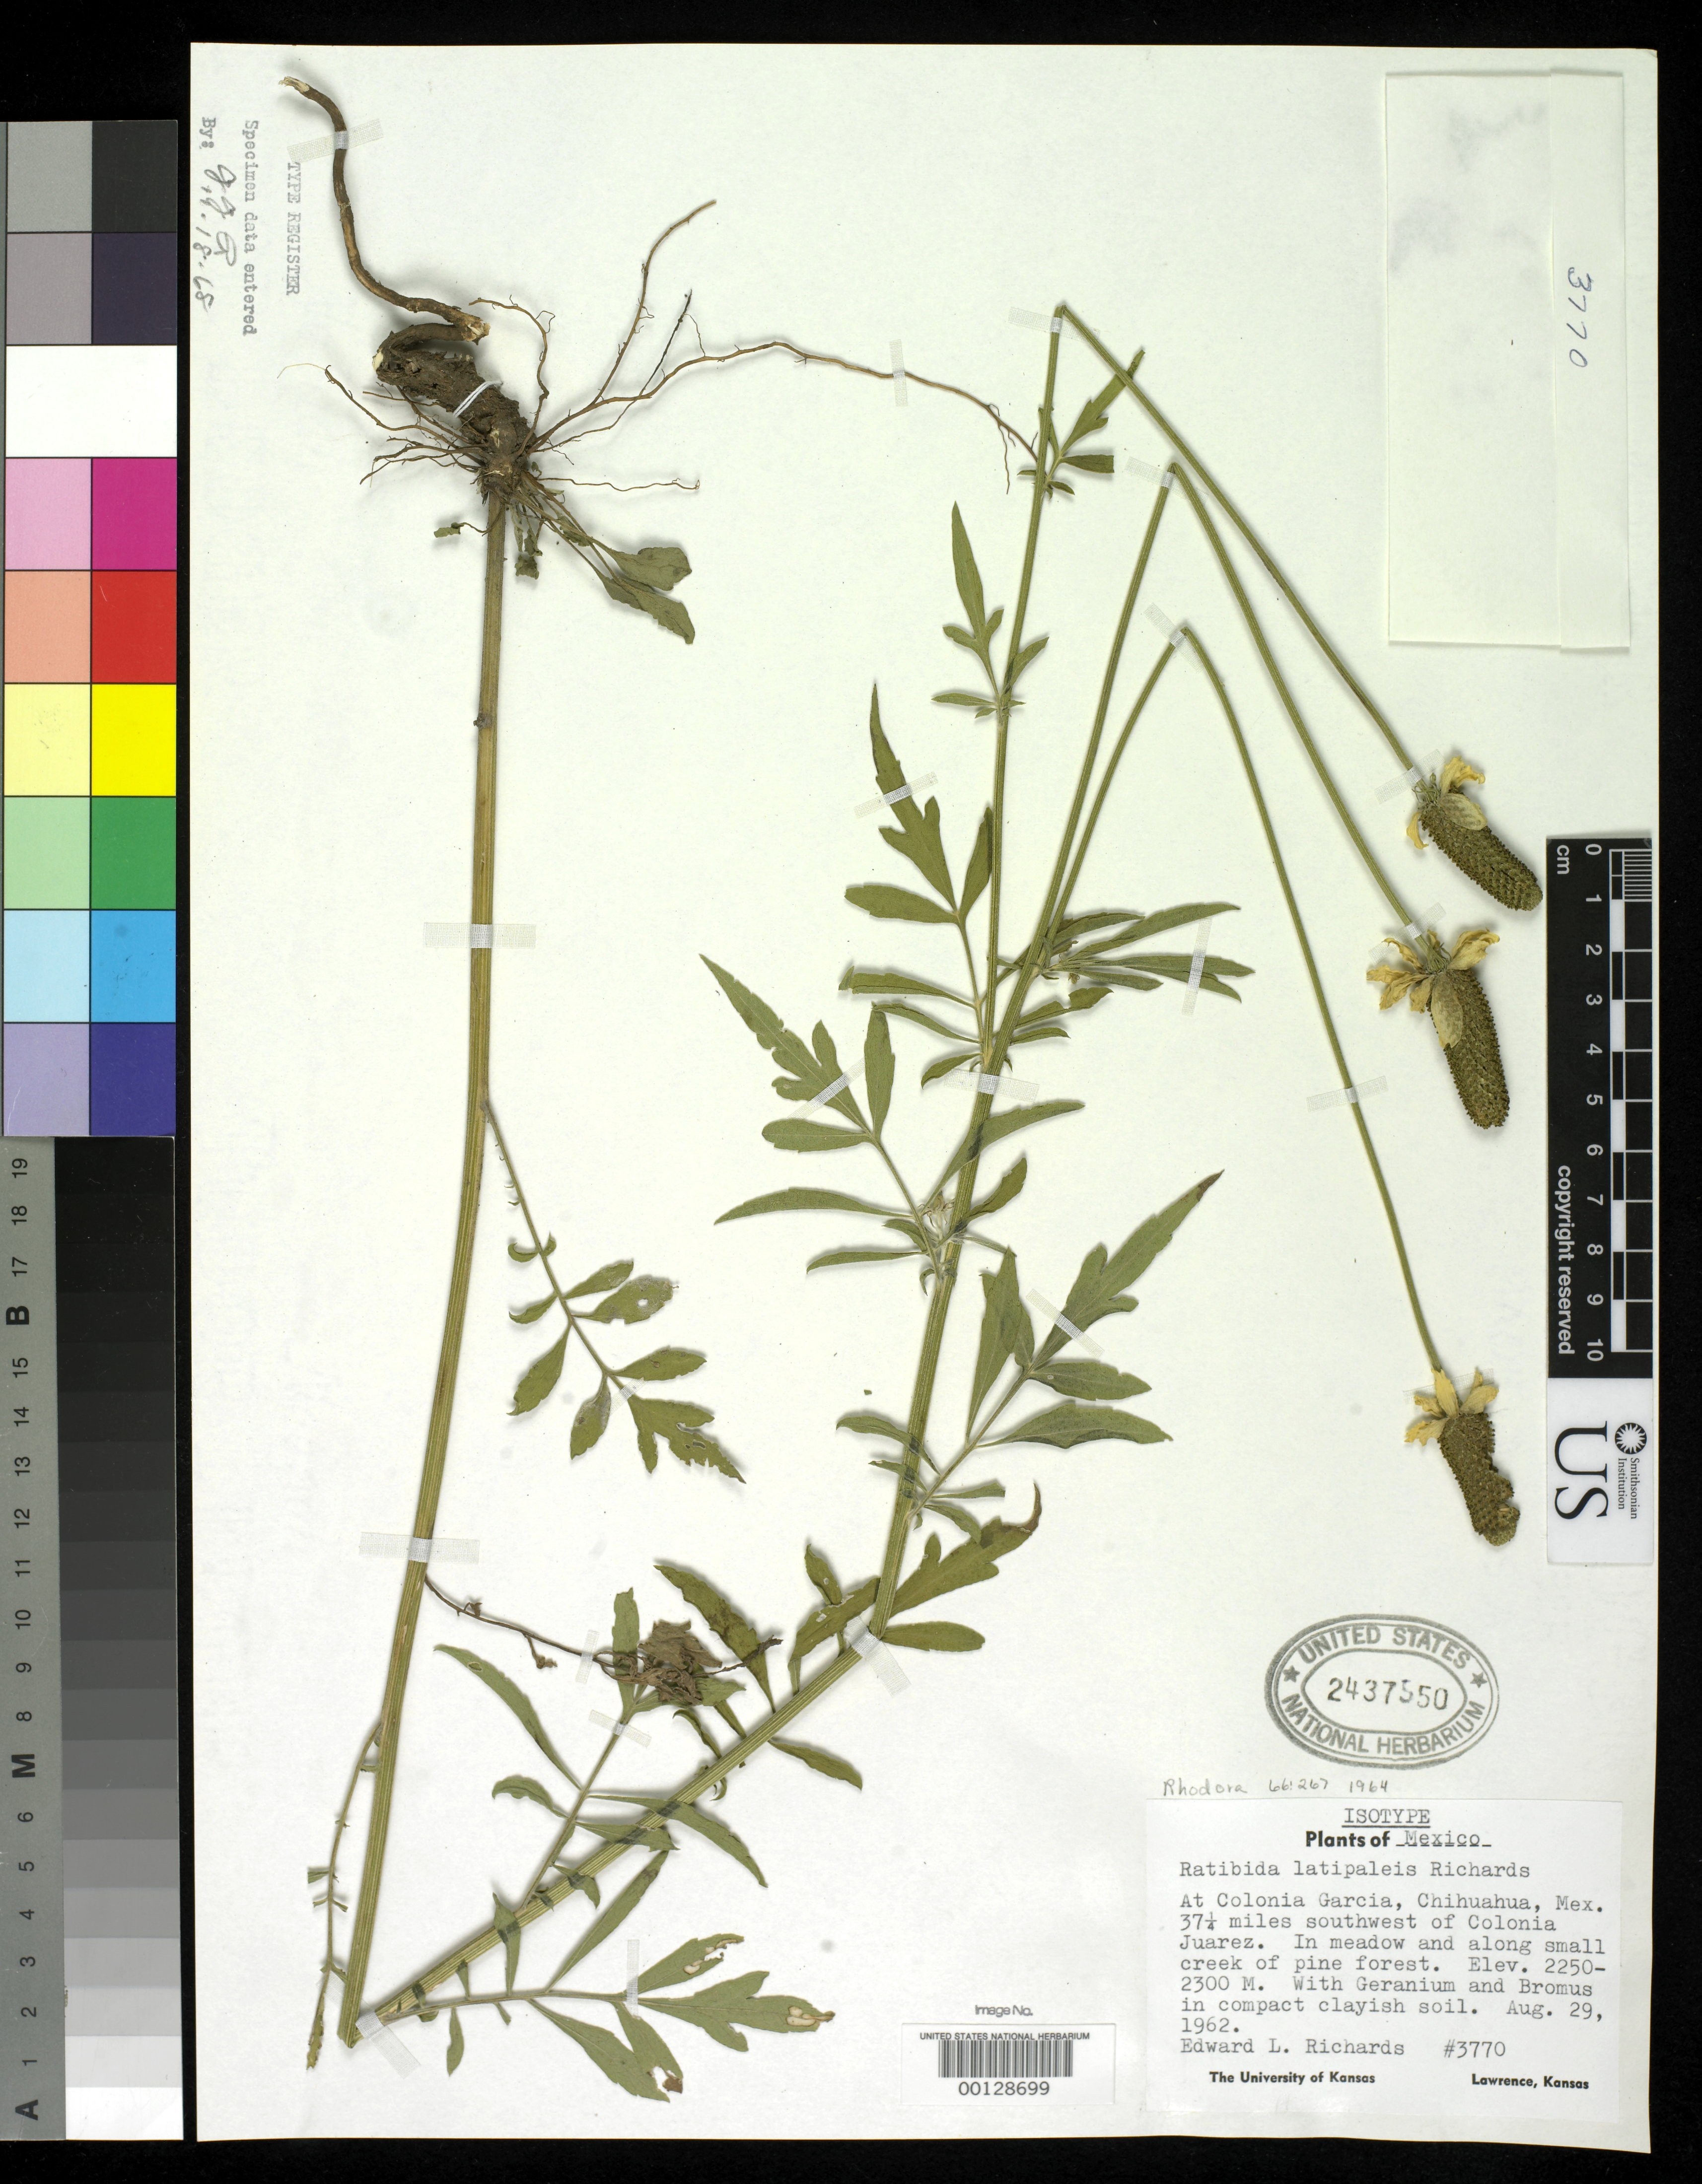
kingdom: Plantae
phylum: Tracheophyta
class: Magnoliopsida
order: Asterales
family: Asteraceae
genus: Ratibida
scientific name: Ratibida latipaleis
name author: E.L. Richards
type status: Isotype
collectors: E. Richards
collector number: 3770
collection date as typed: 29 Aug 1962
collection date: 1962-08-29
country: Mexico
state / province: Chihuahua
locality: Colonia Garcia.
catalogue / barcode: US 2437550